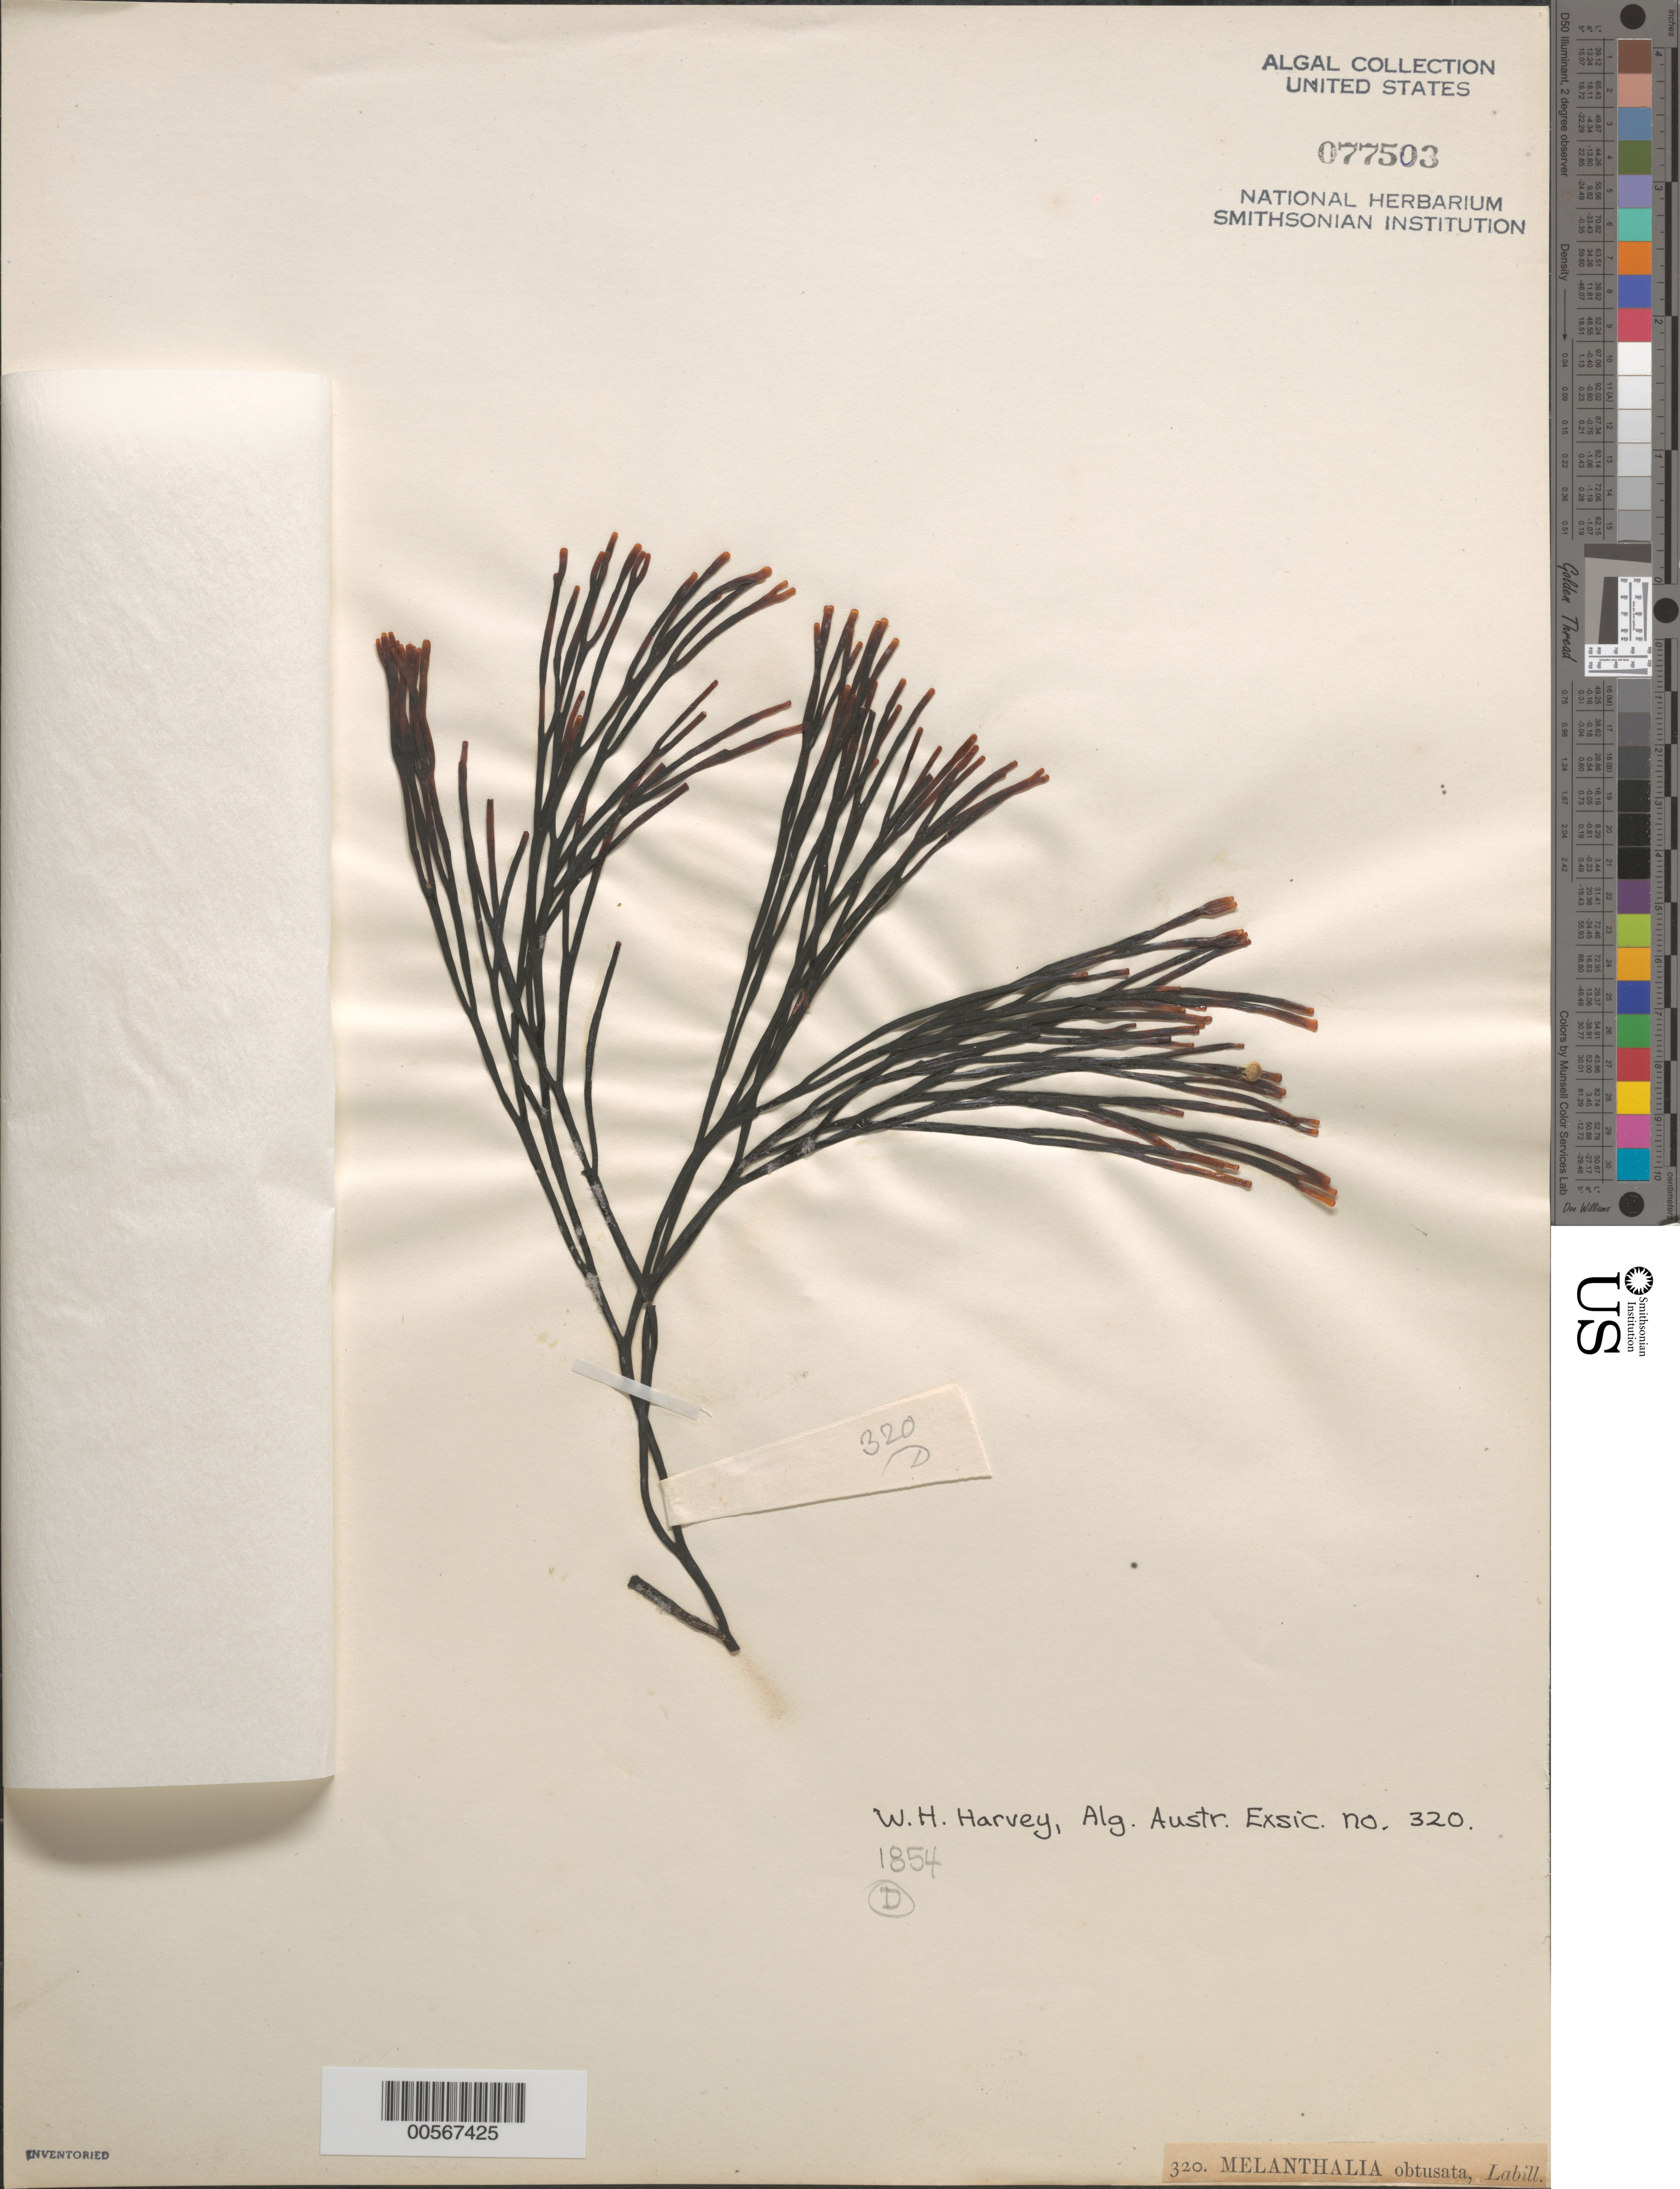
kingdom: Plantae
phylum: Rhodophyta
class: Florideophyceae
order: Gracilariales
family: Gracilariaceae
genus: Melanthalia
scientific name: Melanthalia obtusata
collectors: W. Harvey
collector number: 320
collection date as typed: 1854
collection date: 1854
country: Australia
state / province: Victoria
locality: Port Fairy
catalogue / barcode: US 77503